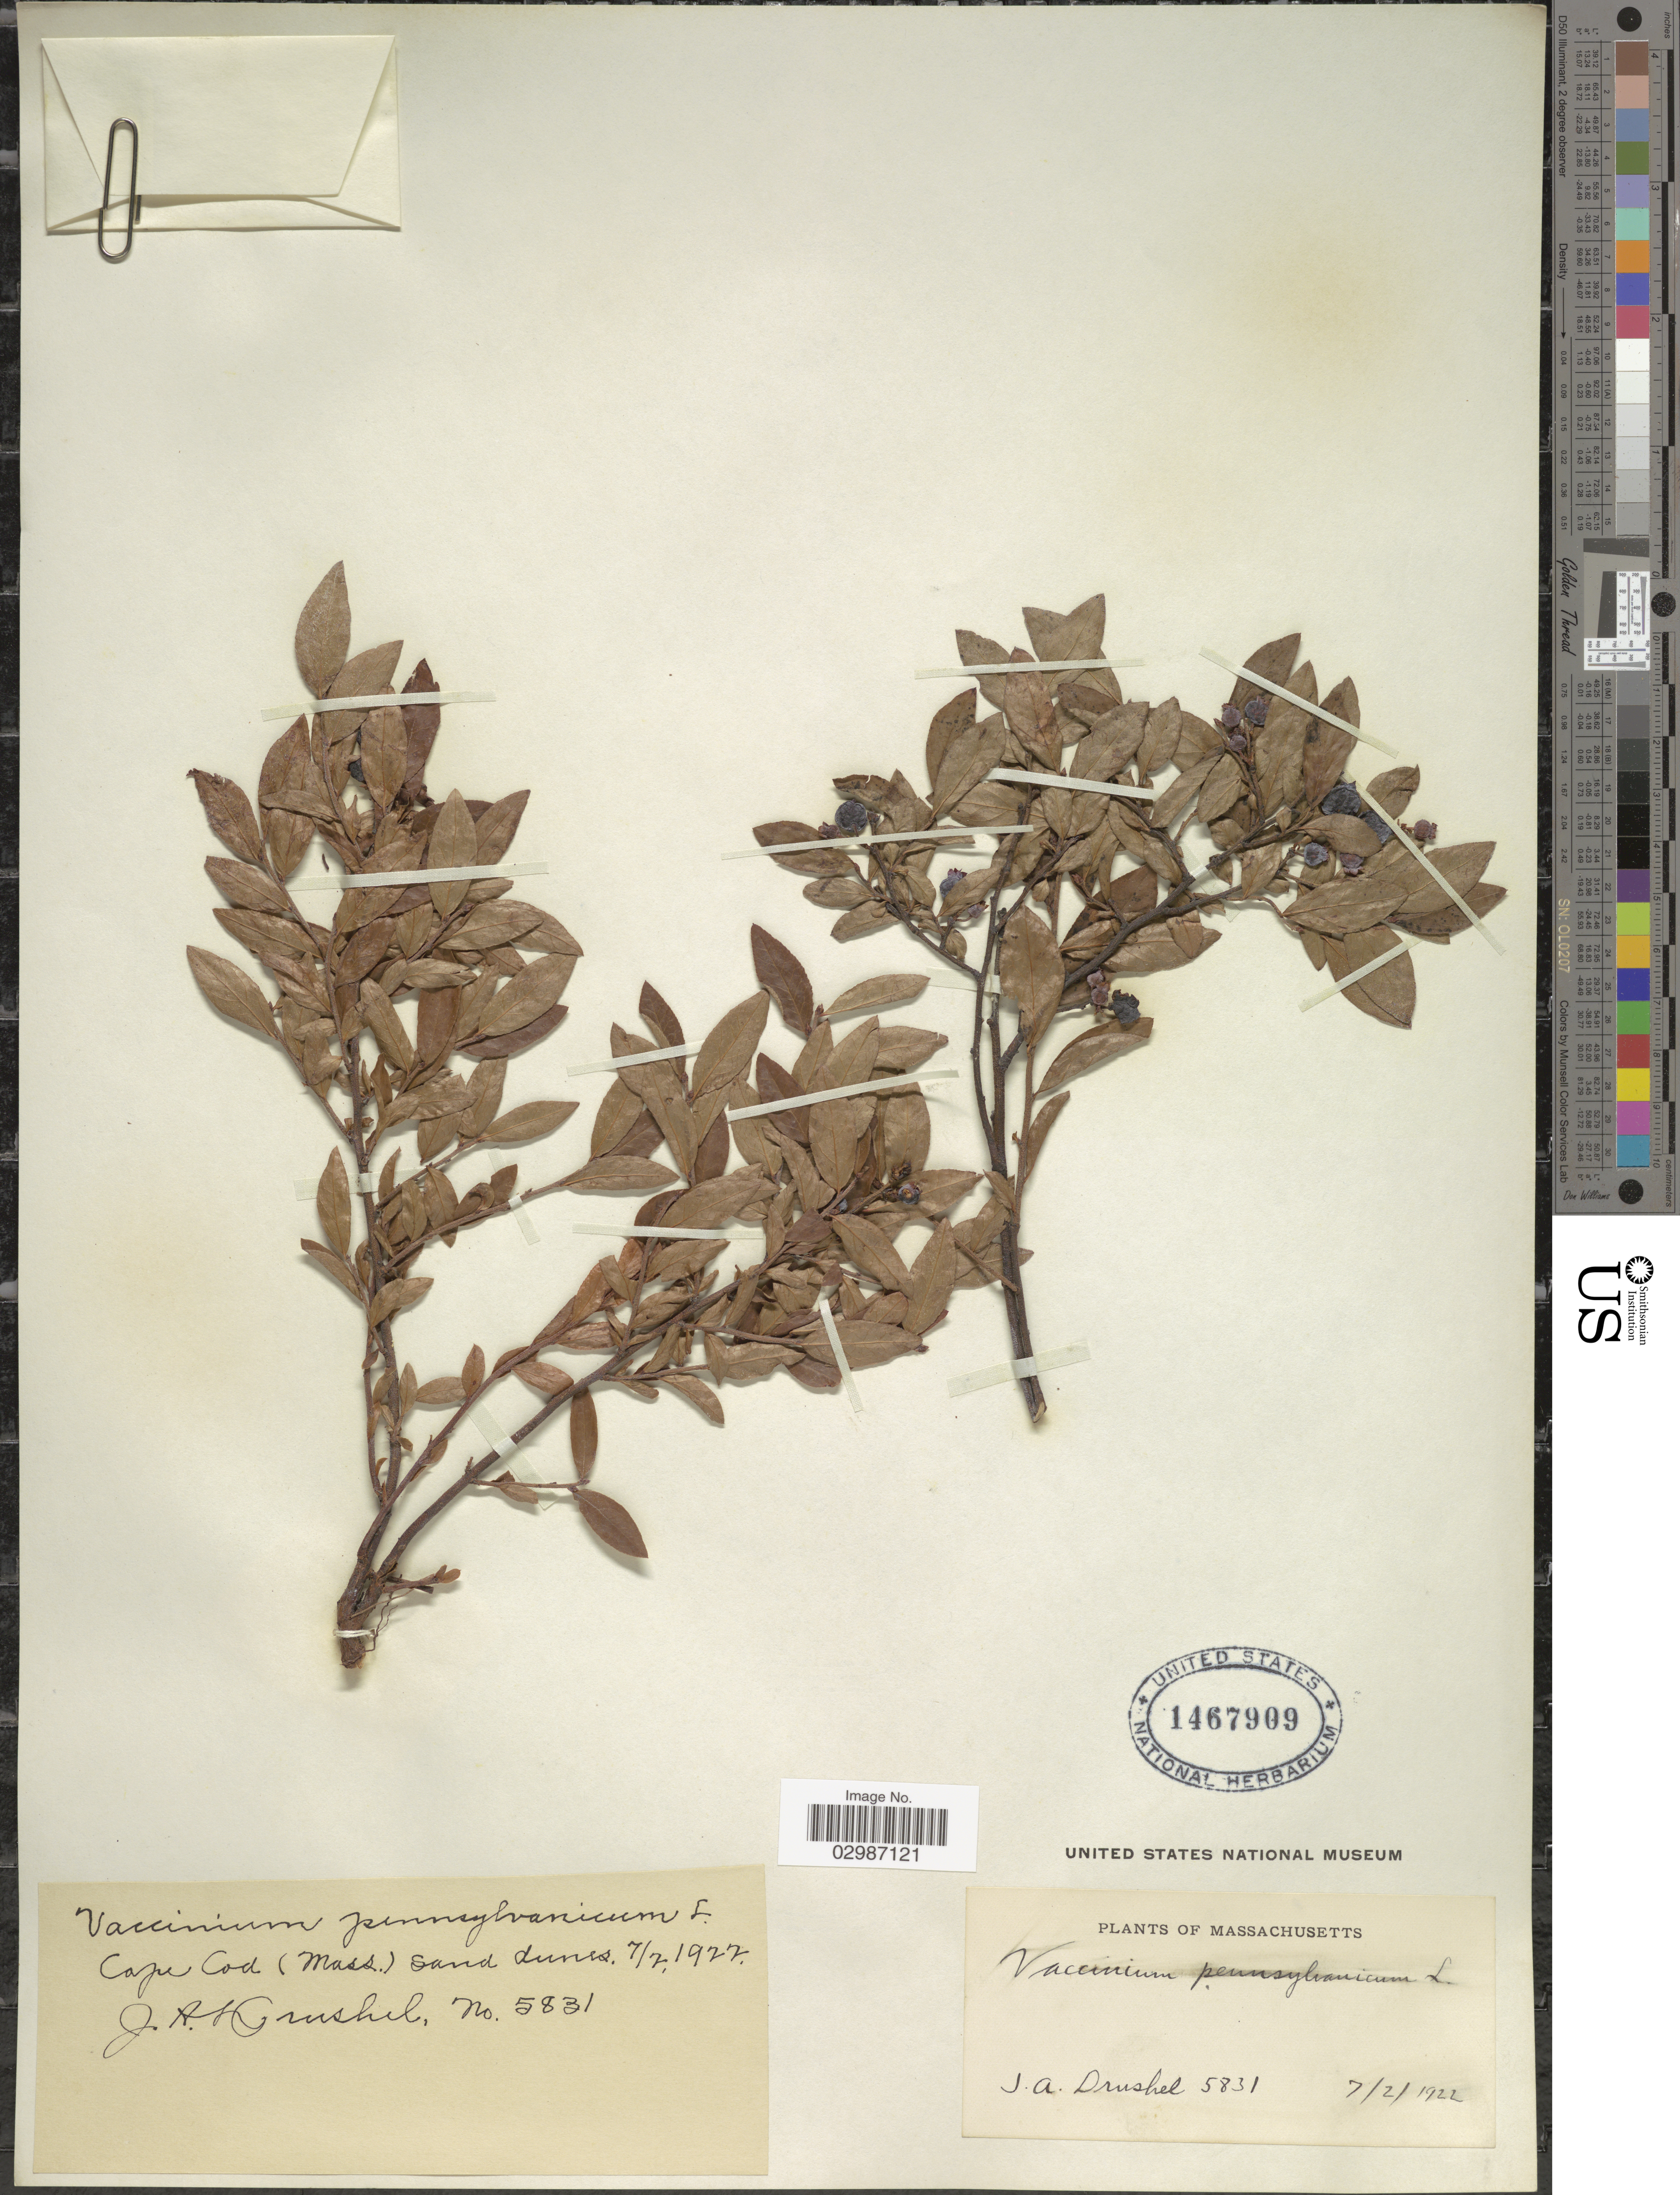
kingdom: Plantae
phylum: Tracheophyta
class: Magnoliopsida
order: Ericales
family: Ericaceae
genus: Vaccinium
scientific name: Vaccinium angustifolium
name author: Aiton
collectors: J. A. Drushel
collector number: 5831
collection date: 1922-07-02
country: United States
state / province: Massachusetts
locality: Cape Cod (Mass.) Sand dunes.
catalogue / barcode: US 1467909